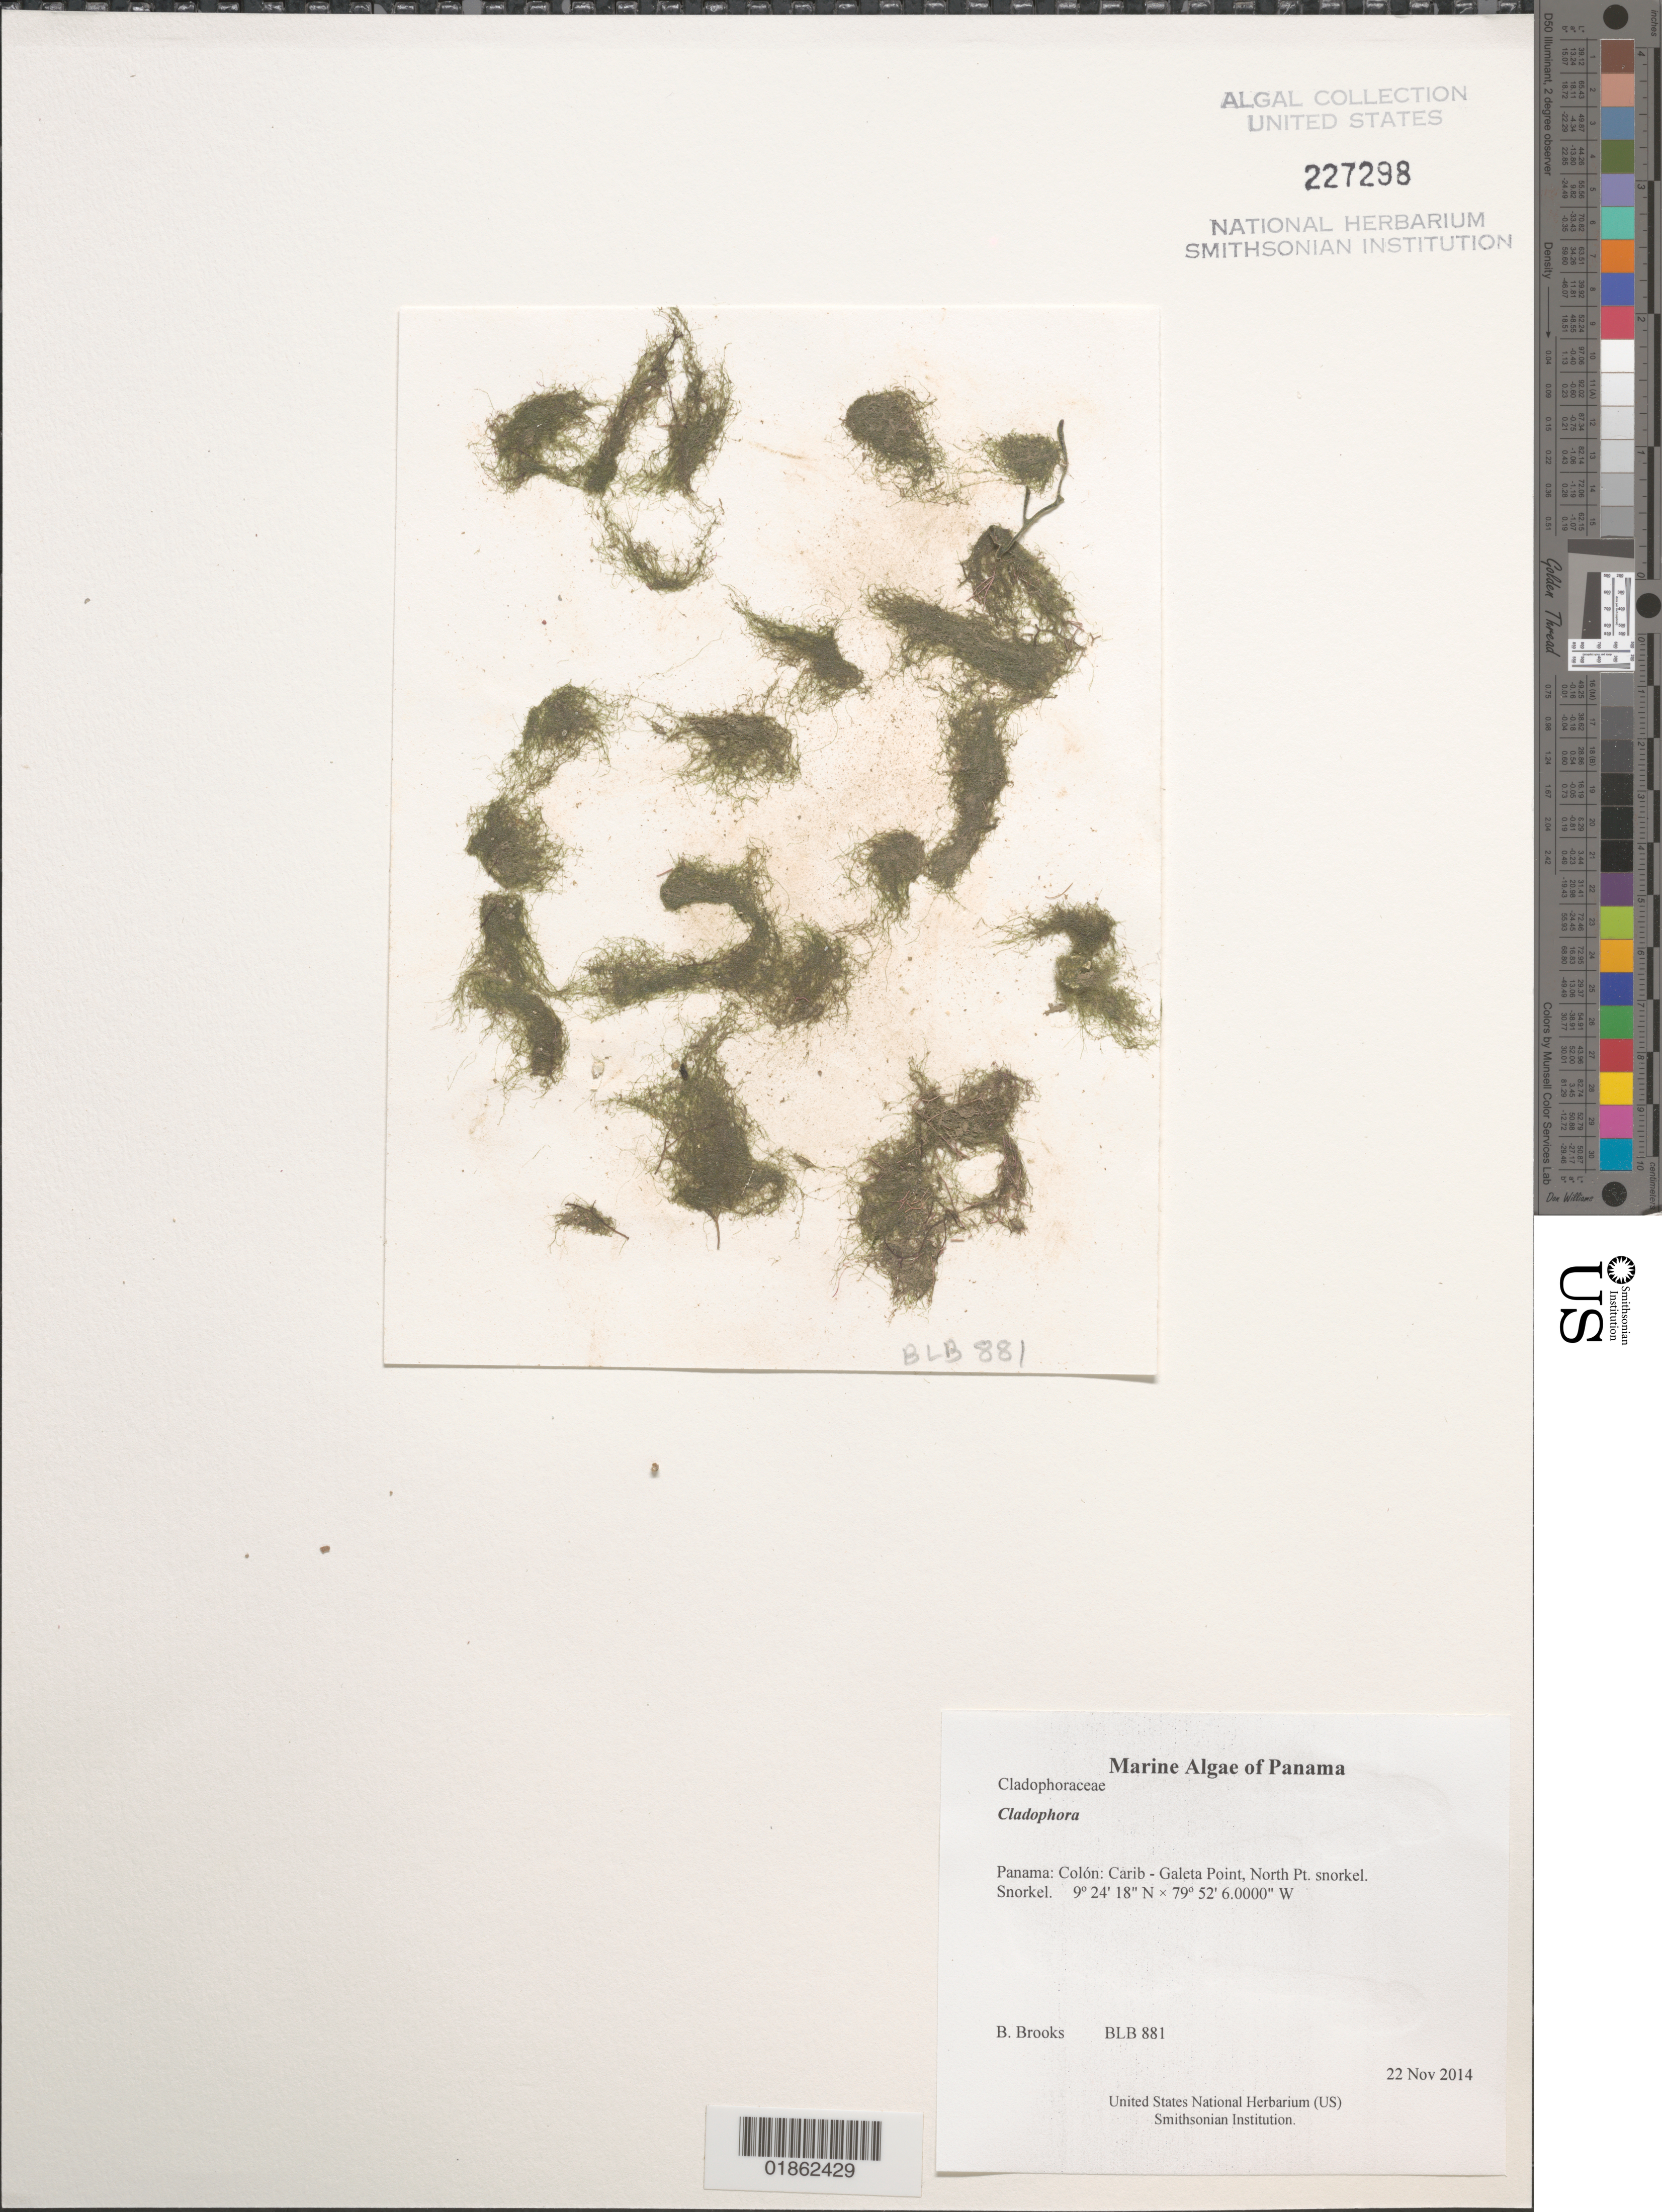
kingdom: Plantae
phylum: Chlorophyta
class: Ulvophyceae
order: Cladophorales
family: Cladophoraceae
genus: Cladophora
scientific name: Cladophora sp.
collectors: B. Brooks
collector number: BLB 881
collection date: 2014-11-22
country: Panama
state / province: Colón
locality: Carib - Galeta Point, North Pt. snorkel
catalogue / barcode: US 227298